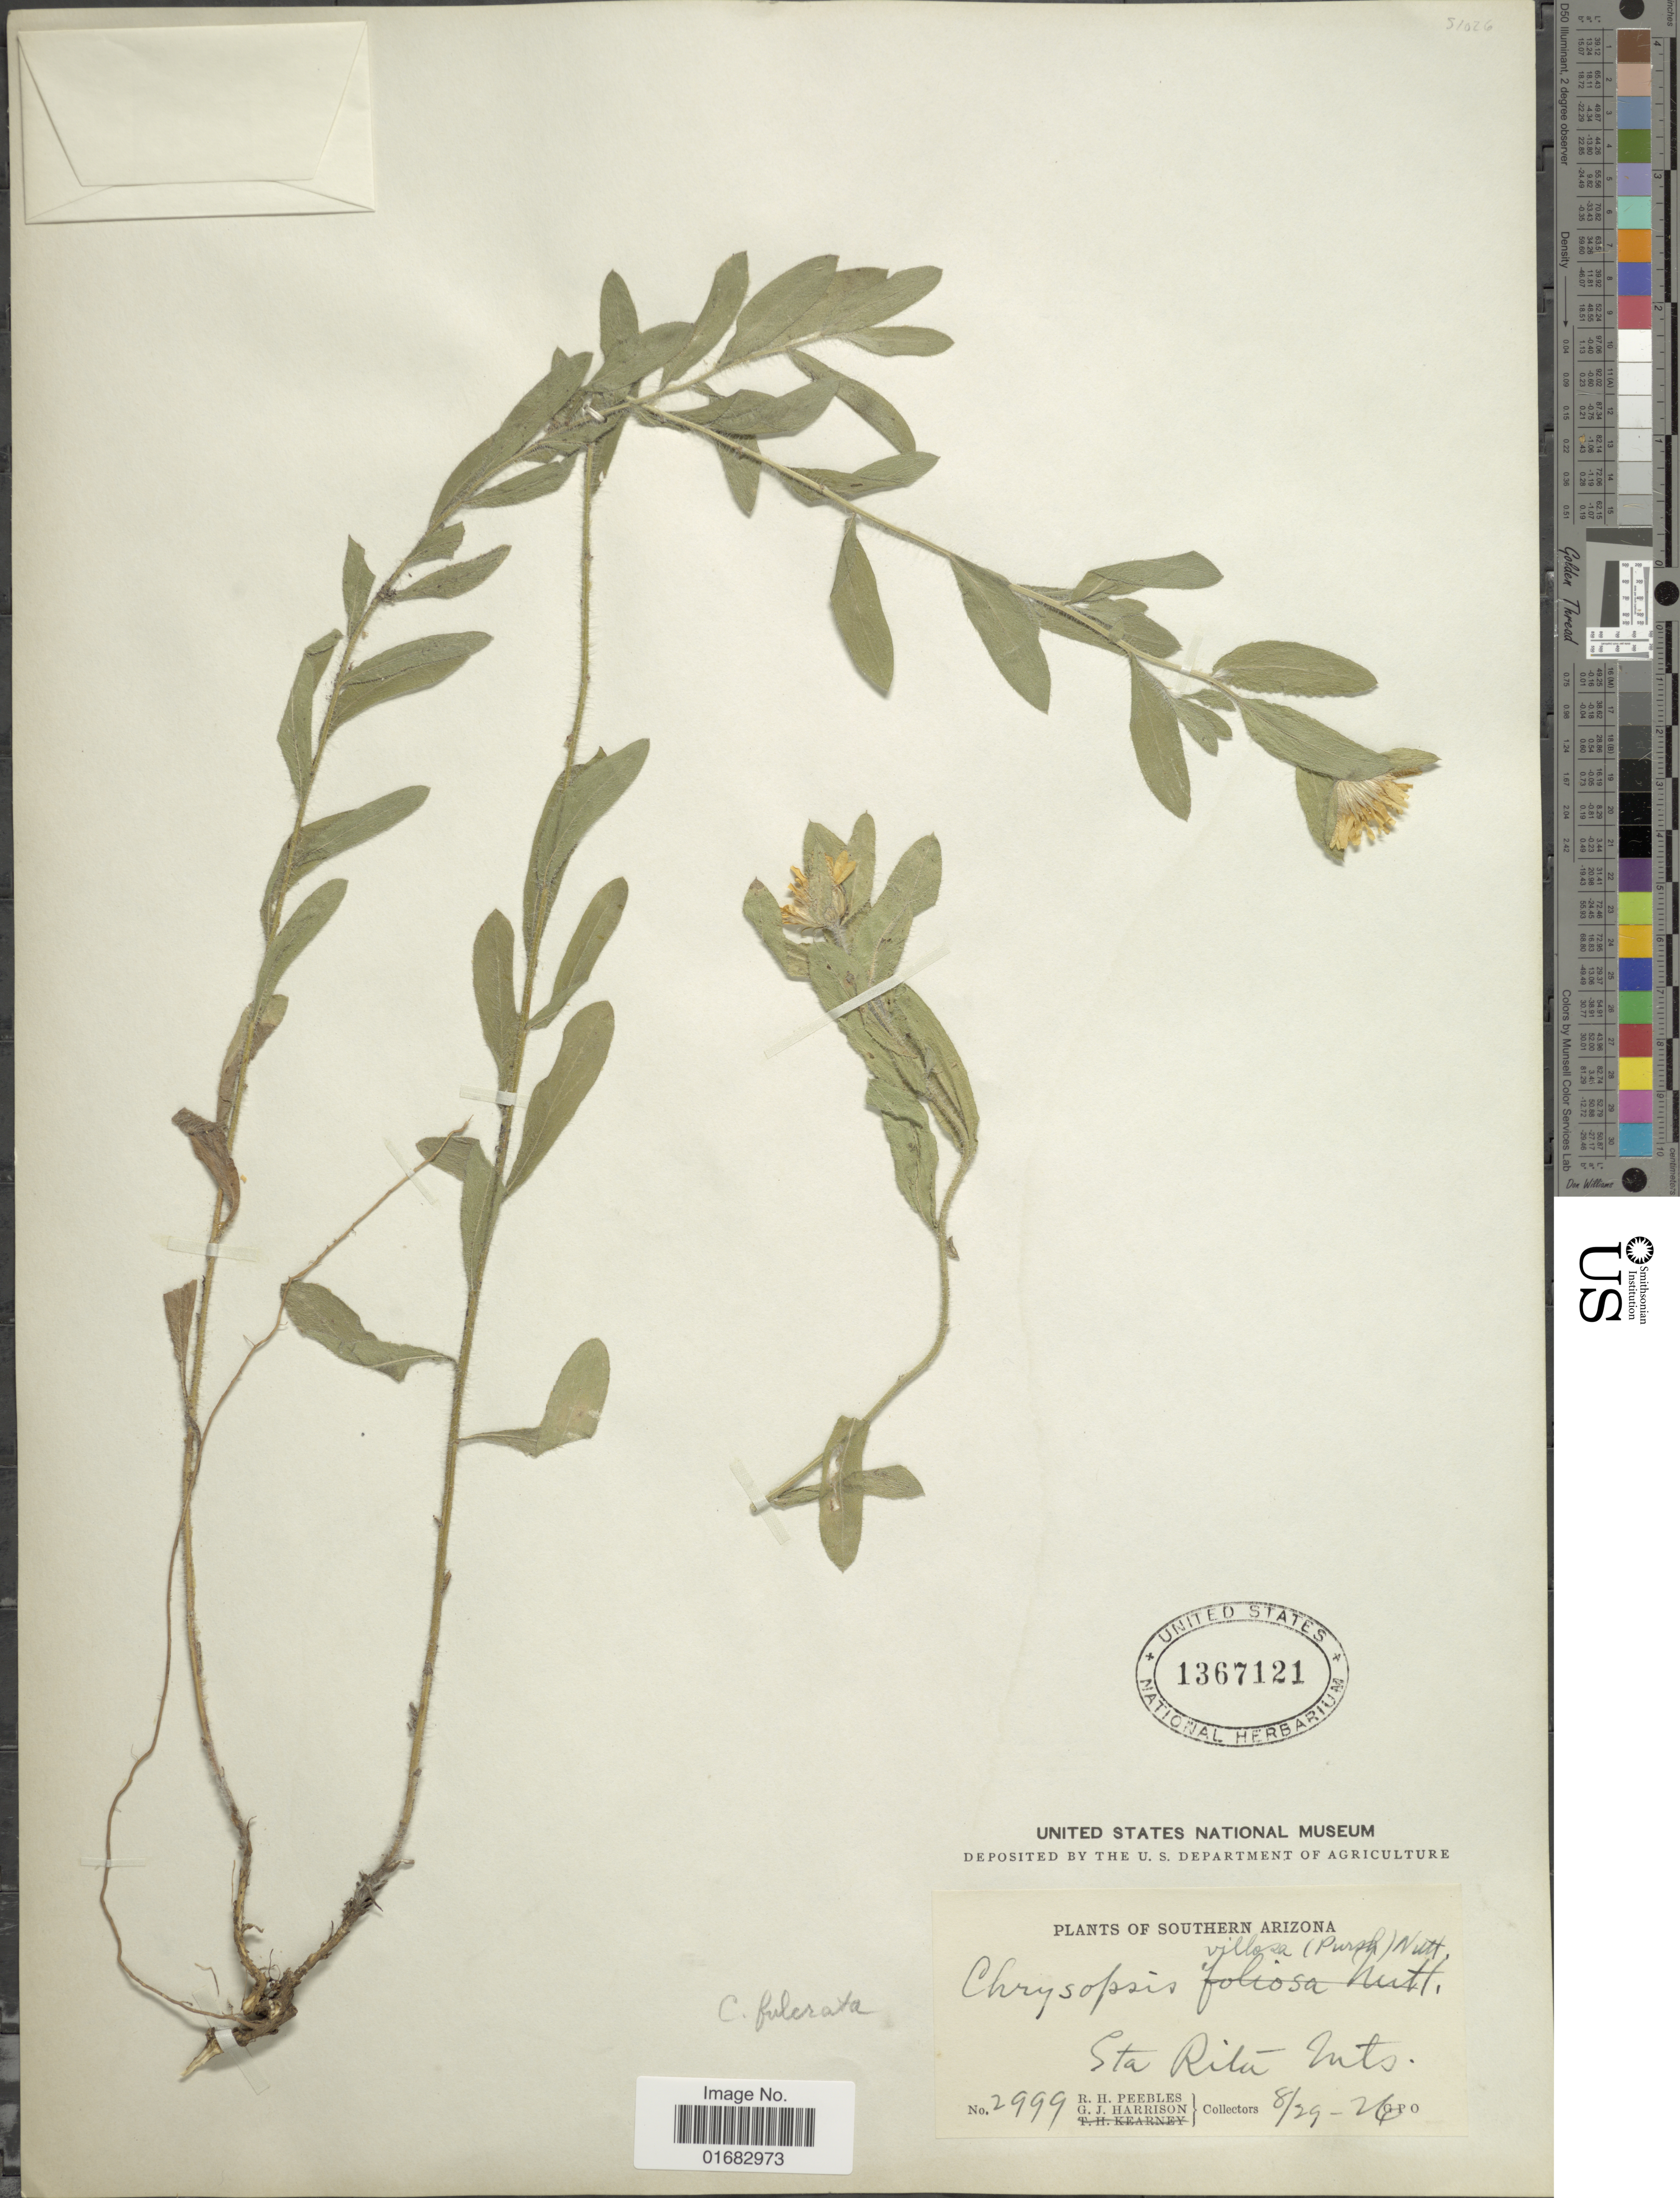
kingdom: Plantae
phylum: Tracheophyta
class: Magnoliopsida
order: Asterales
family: Asteraceae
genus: Heterotheca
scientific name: Heterotheca villosa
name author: (Pursh) Shinners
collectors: R. H. Peebles & G. J. Harrison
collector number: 2999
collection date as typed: Transcribed d/m/y: 29/8/24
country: United States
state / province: Arizona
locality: Southern Arizona, Sta Rita Mts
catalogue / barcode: US 1367121